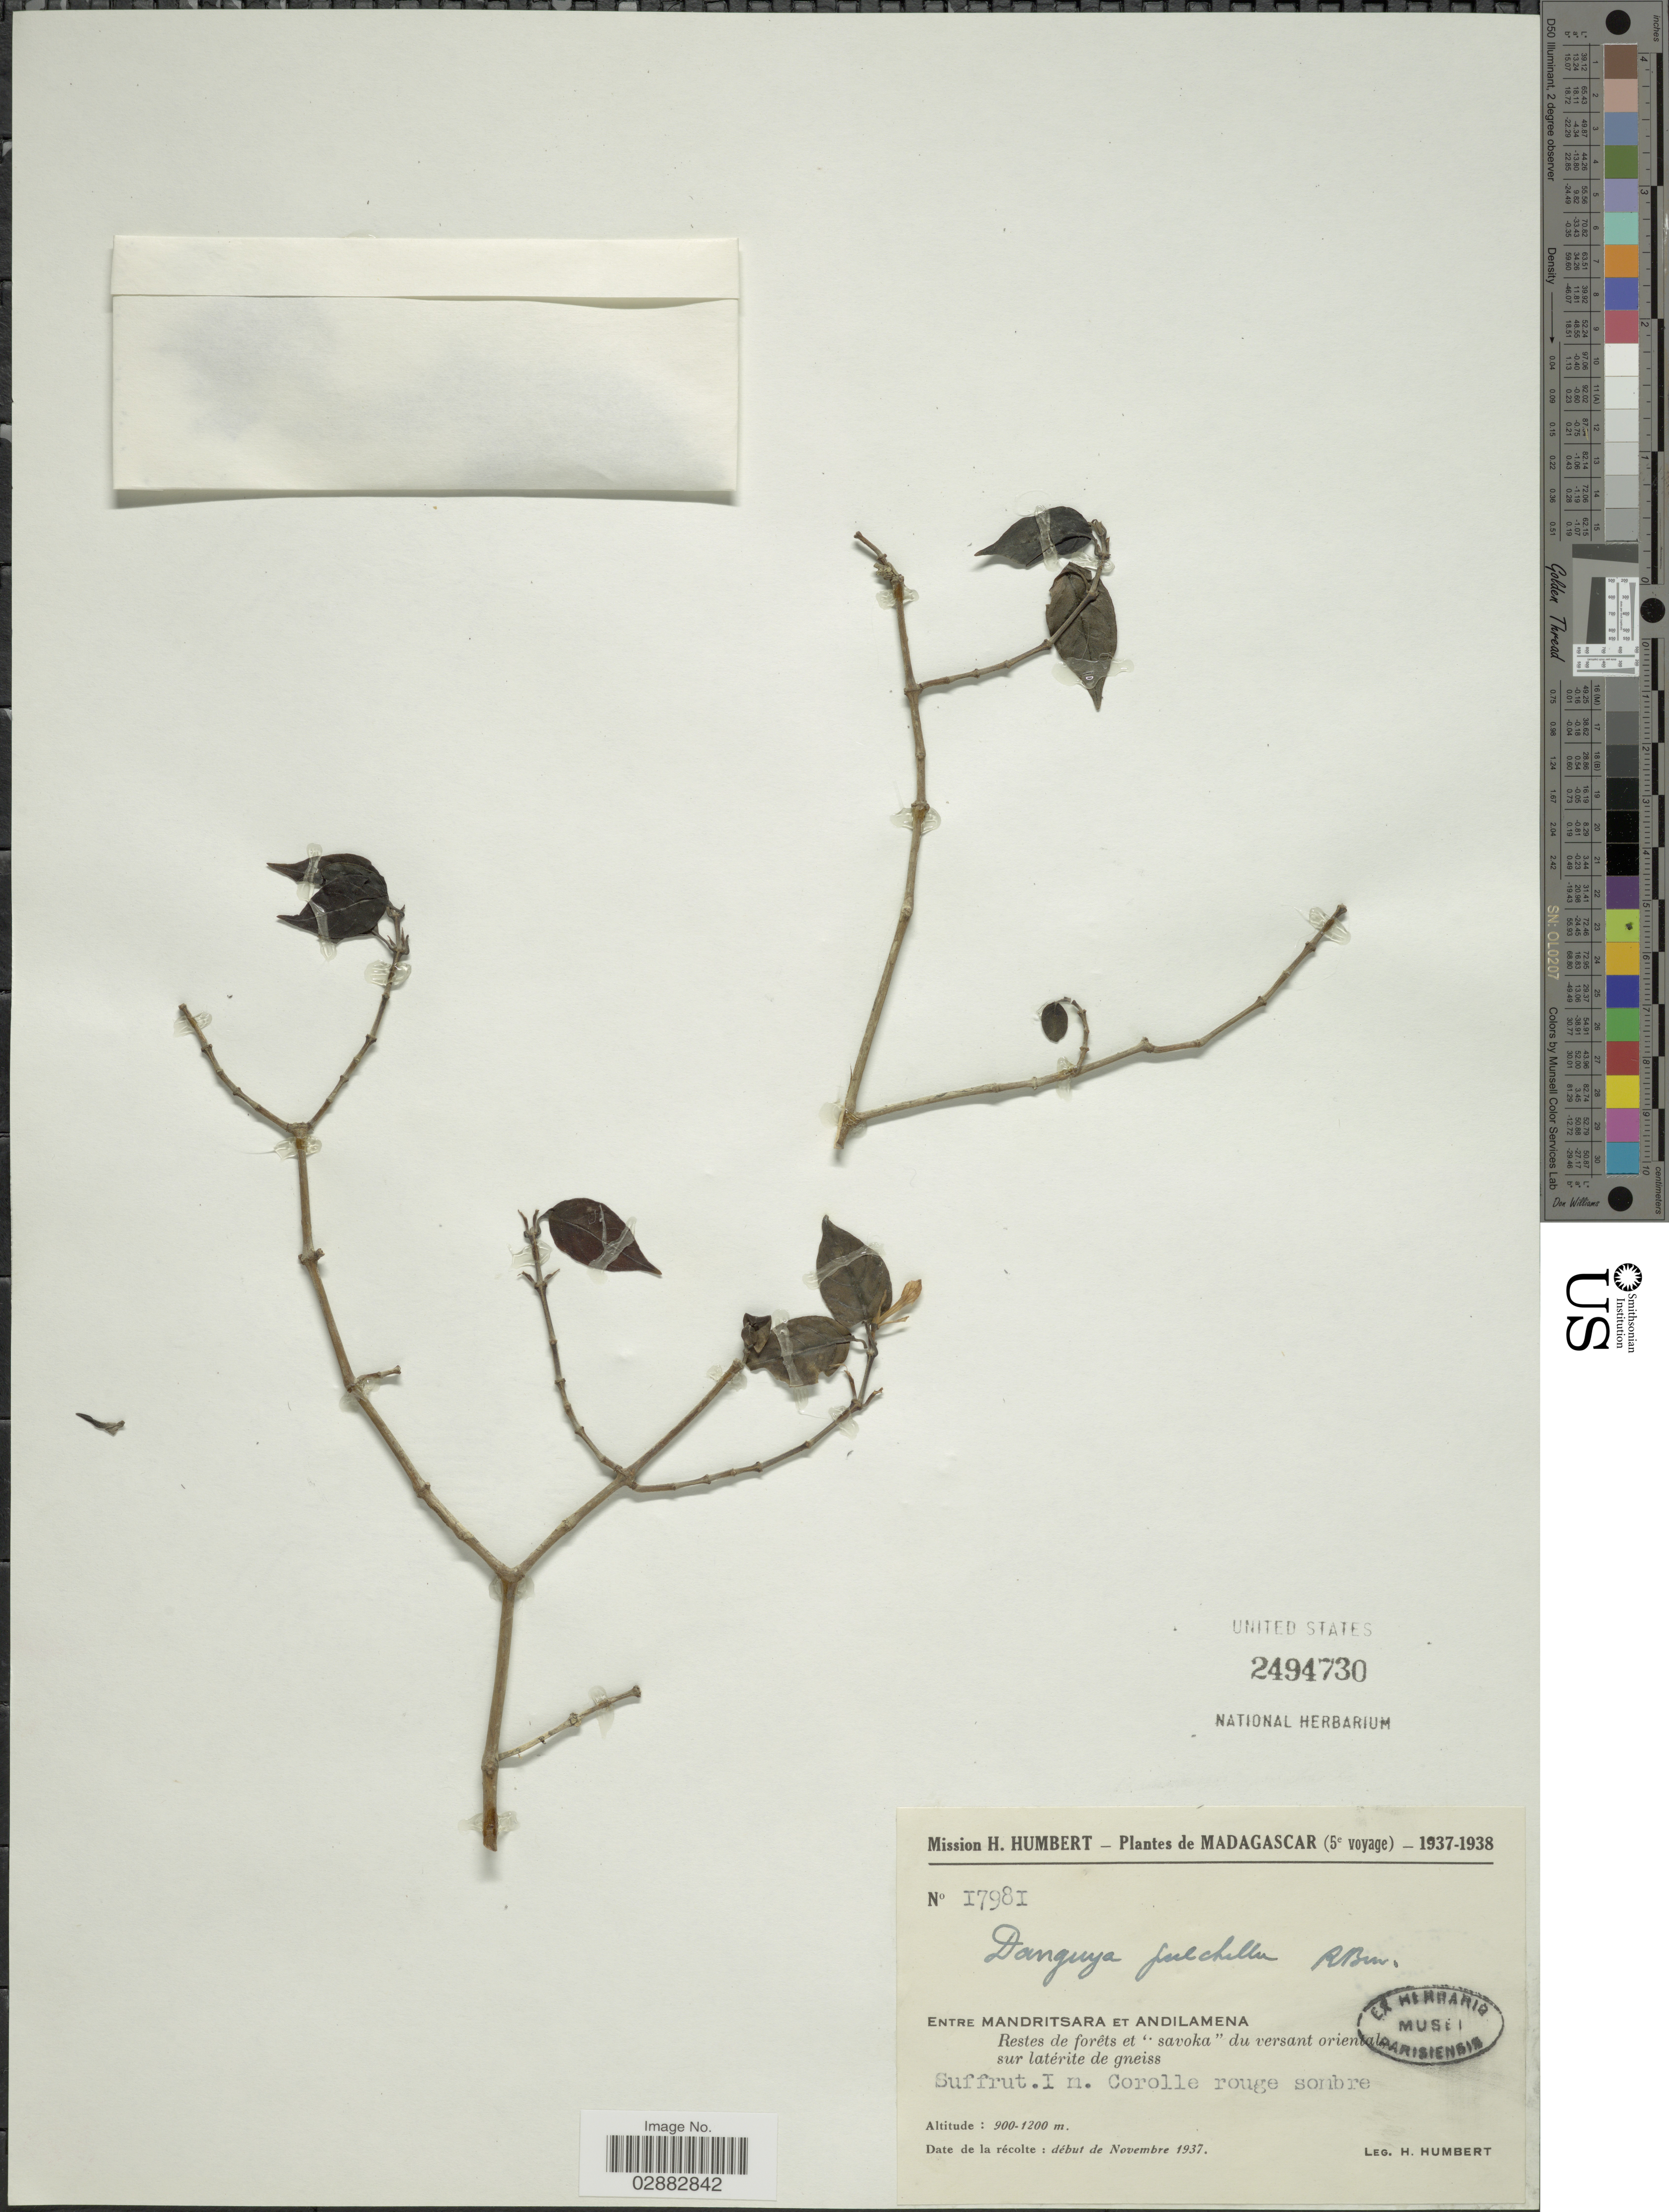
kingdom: Plantae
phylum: Tracheophyta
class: Magnoliopsida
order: Lamiales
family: Acanthaceae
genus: Danguya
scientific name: Danguya pulchella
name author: Benoist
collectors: H. Humbert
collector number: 17981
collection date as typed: Début de Novembre 1937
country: Madagascar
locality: Entre Mandritsara et Andilamena.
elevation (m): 900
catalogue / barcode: US 2494730